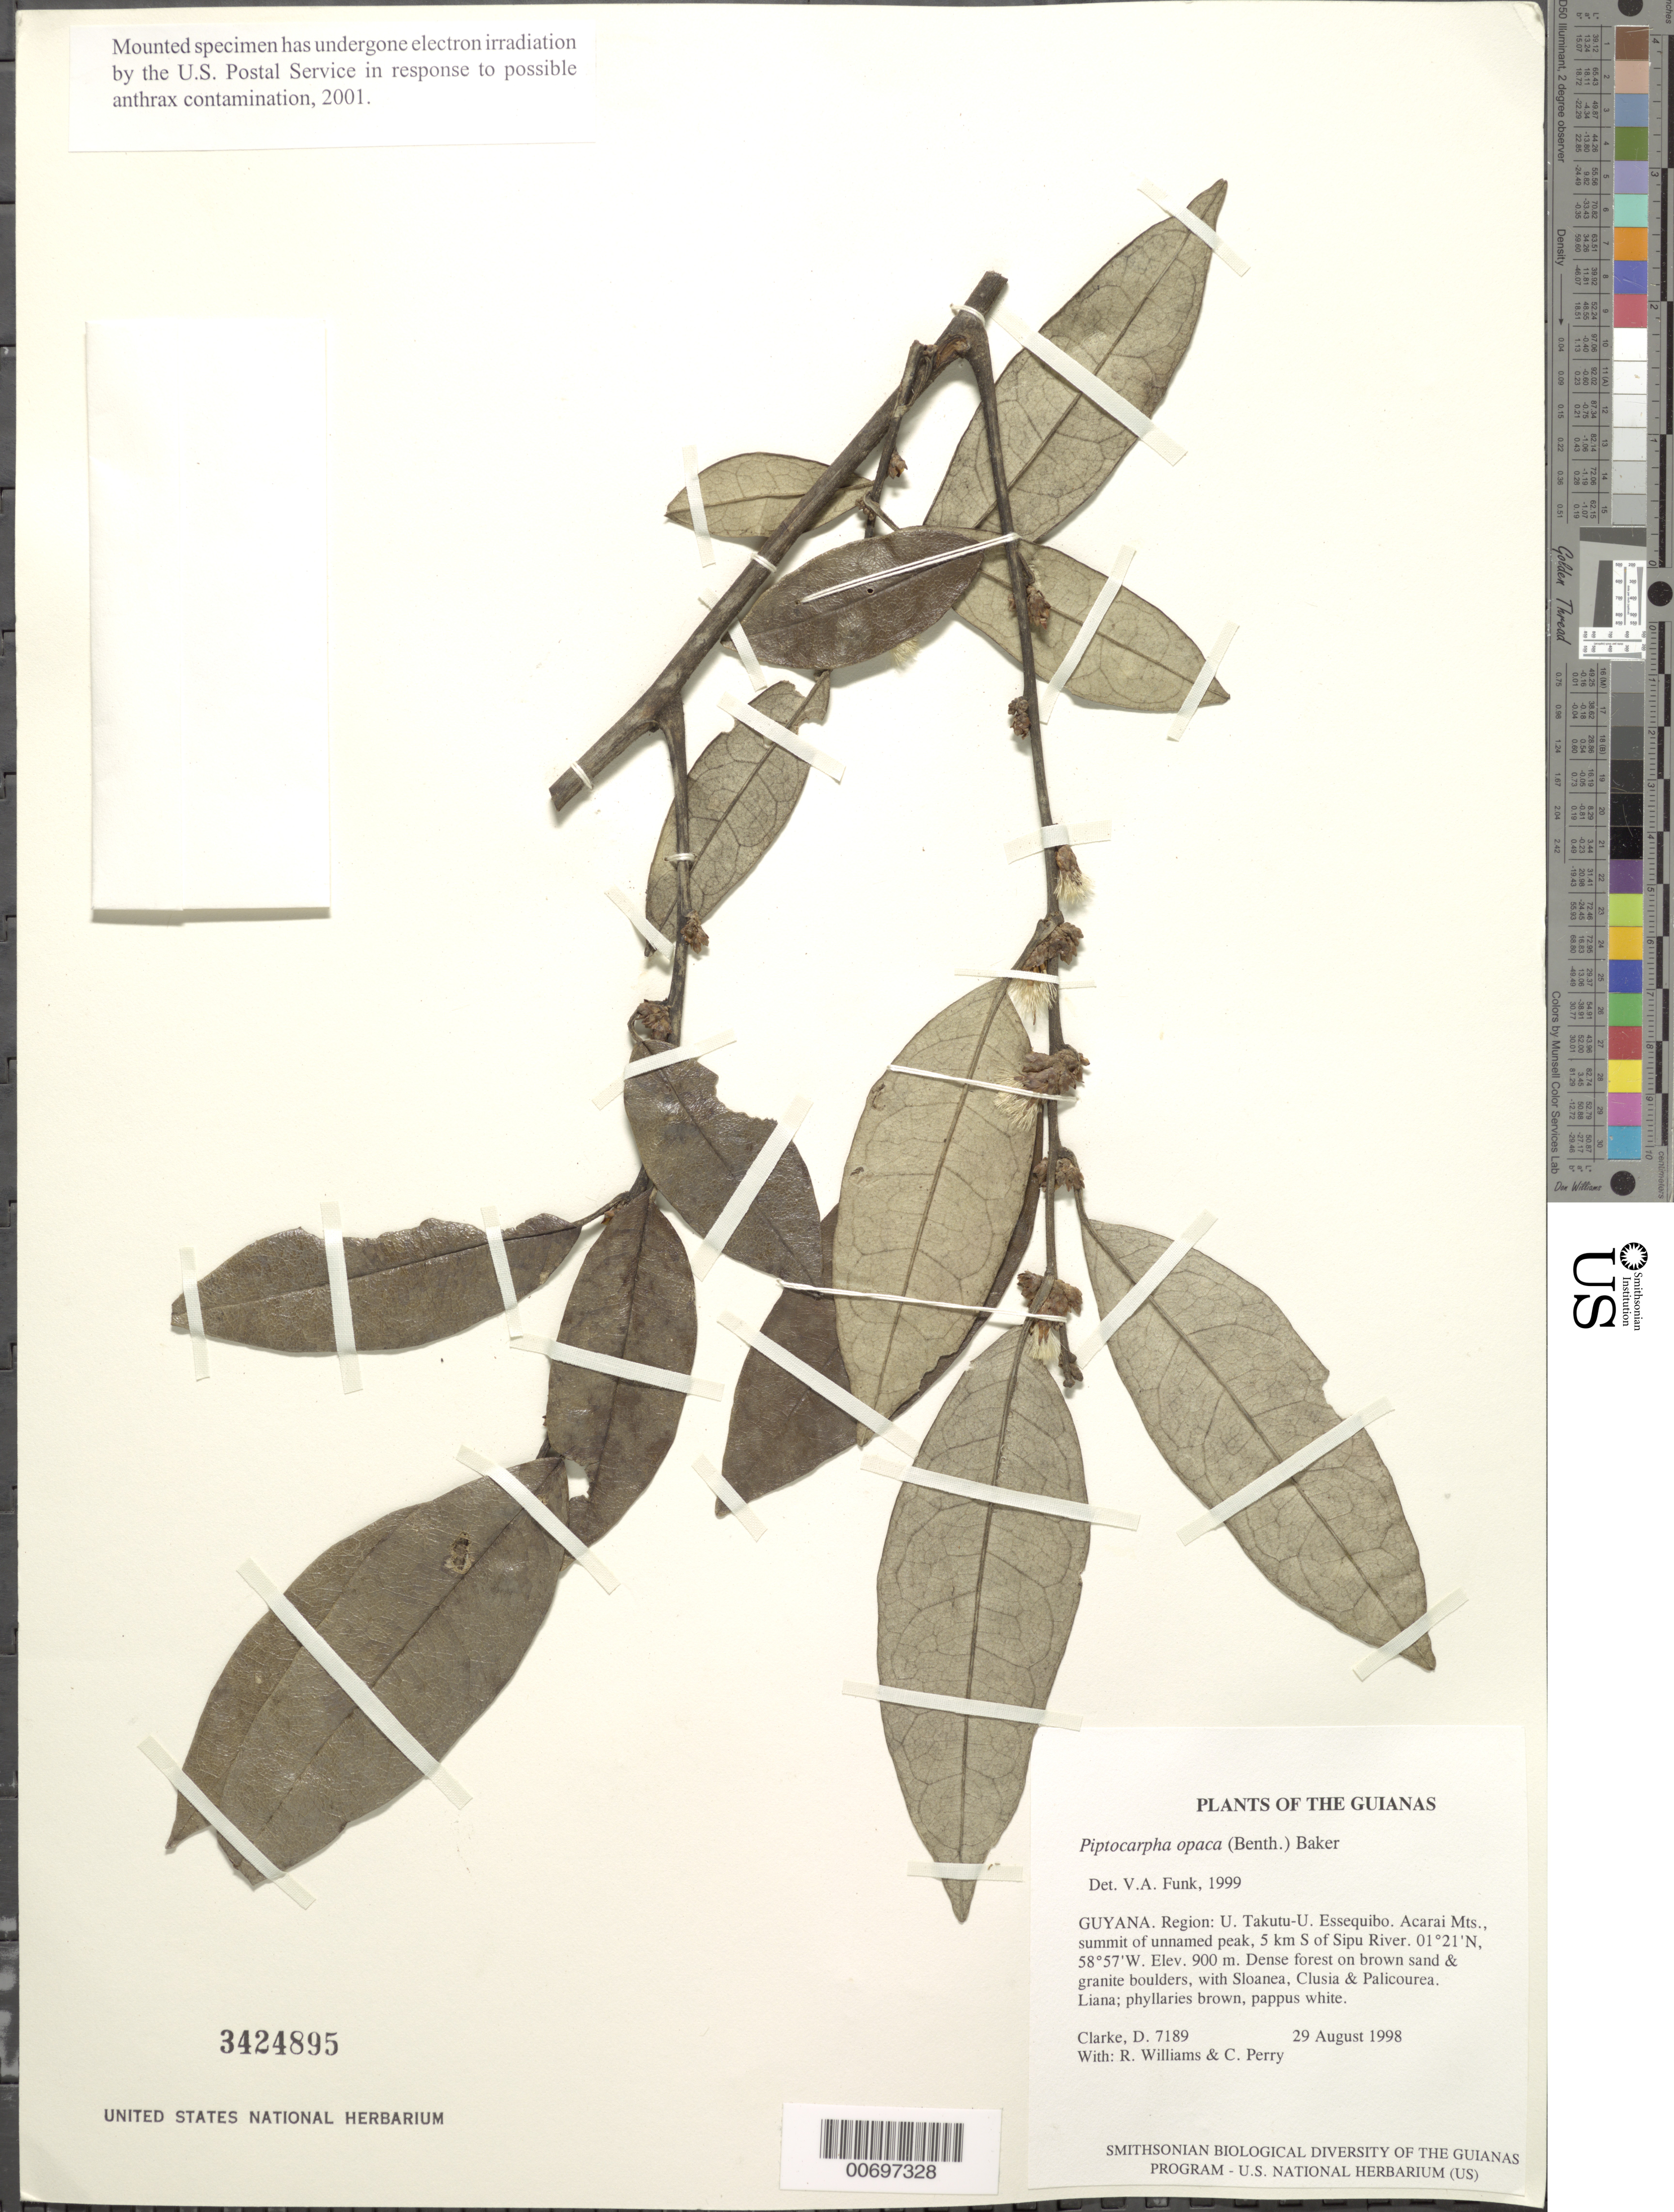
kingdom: Plantae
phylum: Tracheophyta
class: Magnoliopsida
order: Asterales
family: Asteraceae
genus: Piptocarpha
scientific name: Piptocarpha opaca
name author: (Benth.) Baker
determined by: Funk, Vicki A., (BOT), Smithsonian Institution - National Museum of Natural History (UNITED STATES)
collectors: H. D. Clarke, R. Williams & C. Perry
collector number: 7189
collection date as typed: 29 August 1998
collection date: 1998-08-29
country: Guyana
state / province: U. Takutu-U. Essequibo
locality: Acarai Mts., summit of unnamed peak, 5 km S of Sipu River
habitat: Dense forest on brown sand & granite boulders, with Sloanea, Clusia & Palicourea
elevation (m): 900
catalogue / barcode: US 3424895